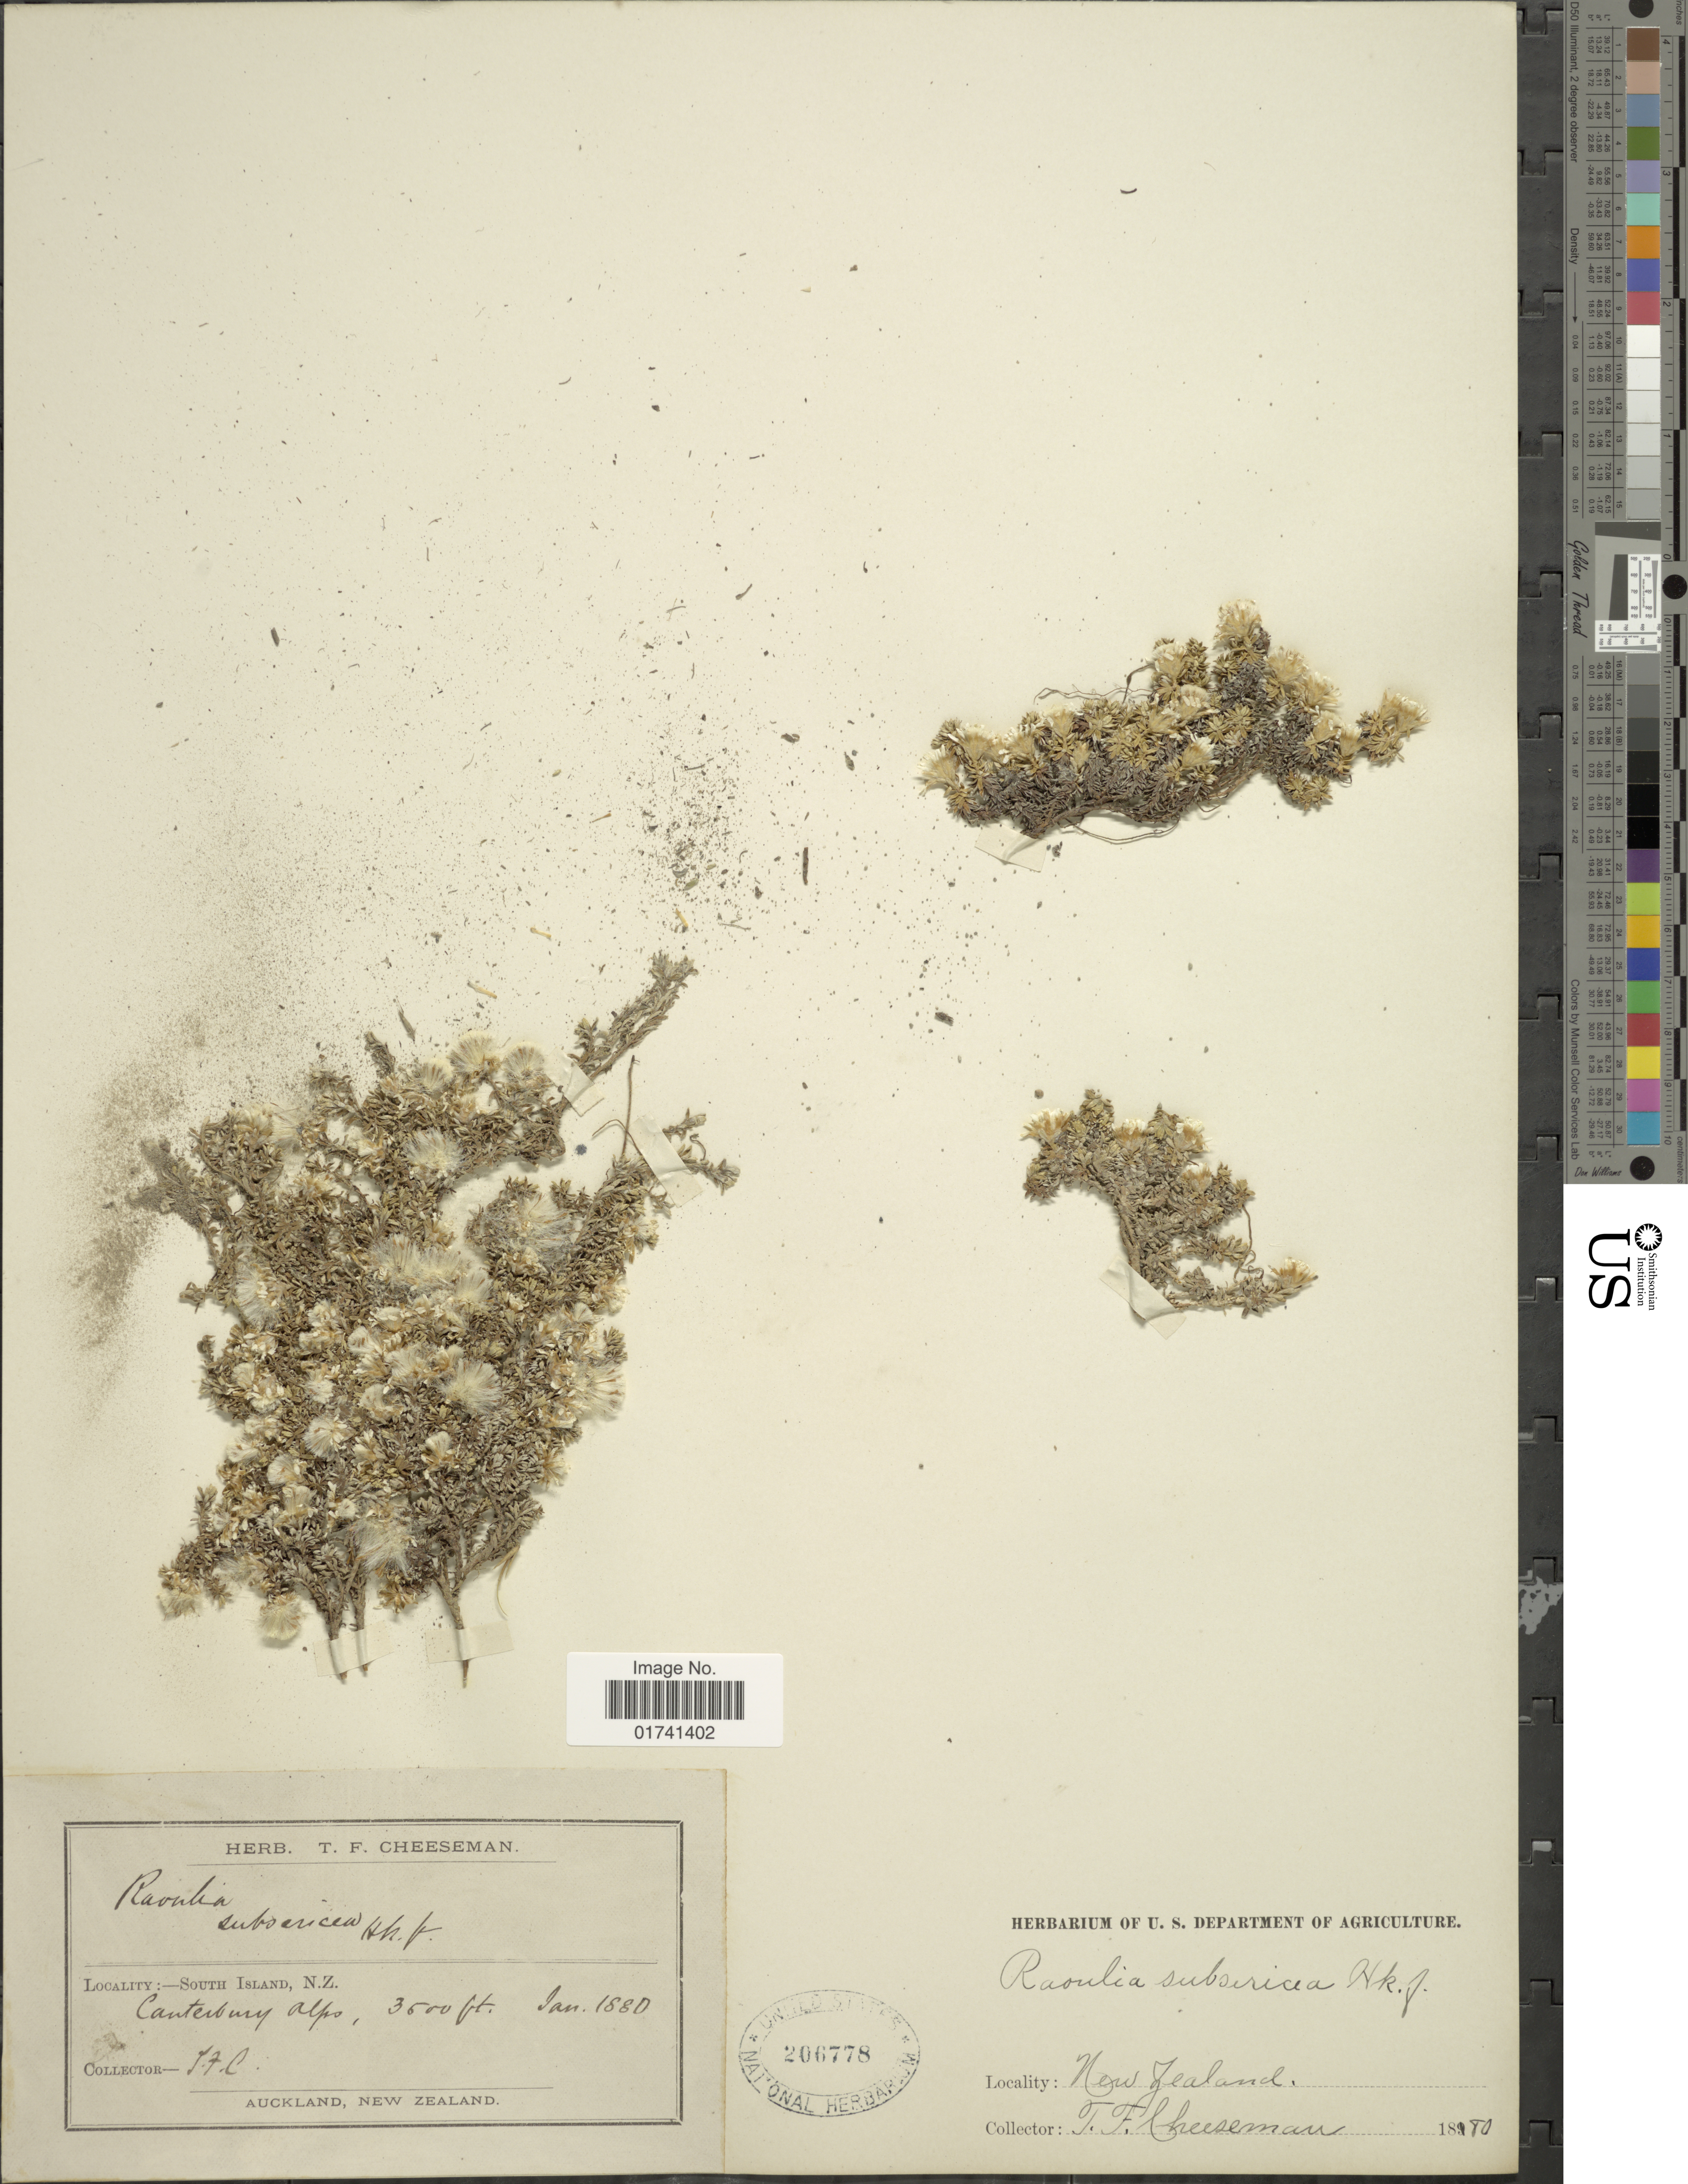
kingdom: Plantae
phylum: Tracheophyta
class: Magnoliopsida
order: Asterales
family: Asteraceae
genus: Raoulia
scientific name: Raoulia subsericea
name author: Hook. f.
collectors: T. F. Cheeseman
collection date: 1880-01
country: New Zealand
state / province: Canterbury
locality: South Island, Alps.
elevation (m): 1067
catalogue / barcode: US 206778